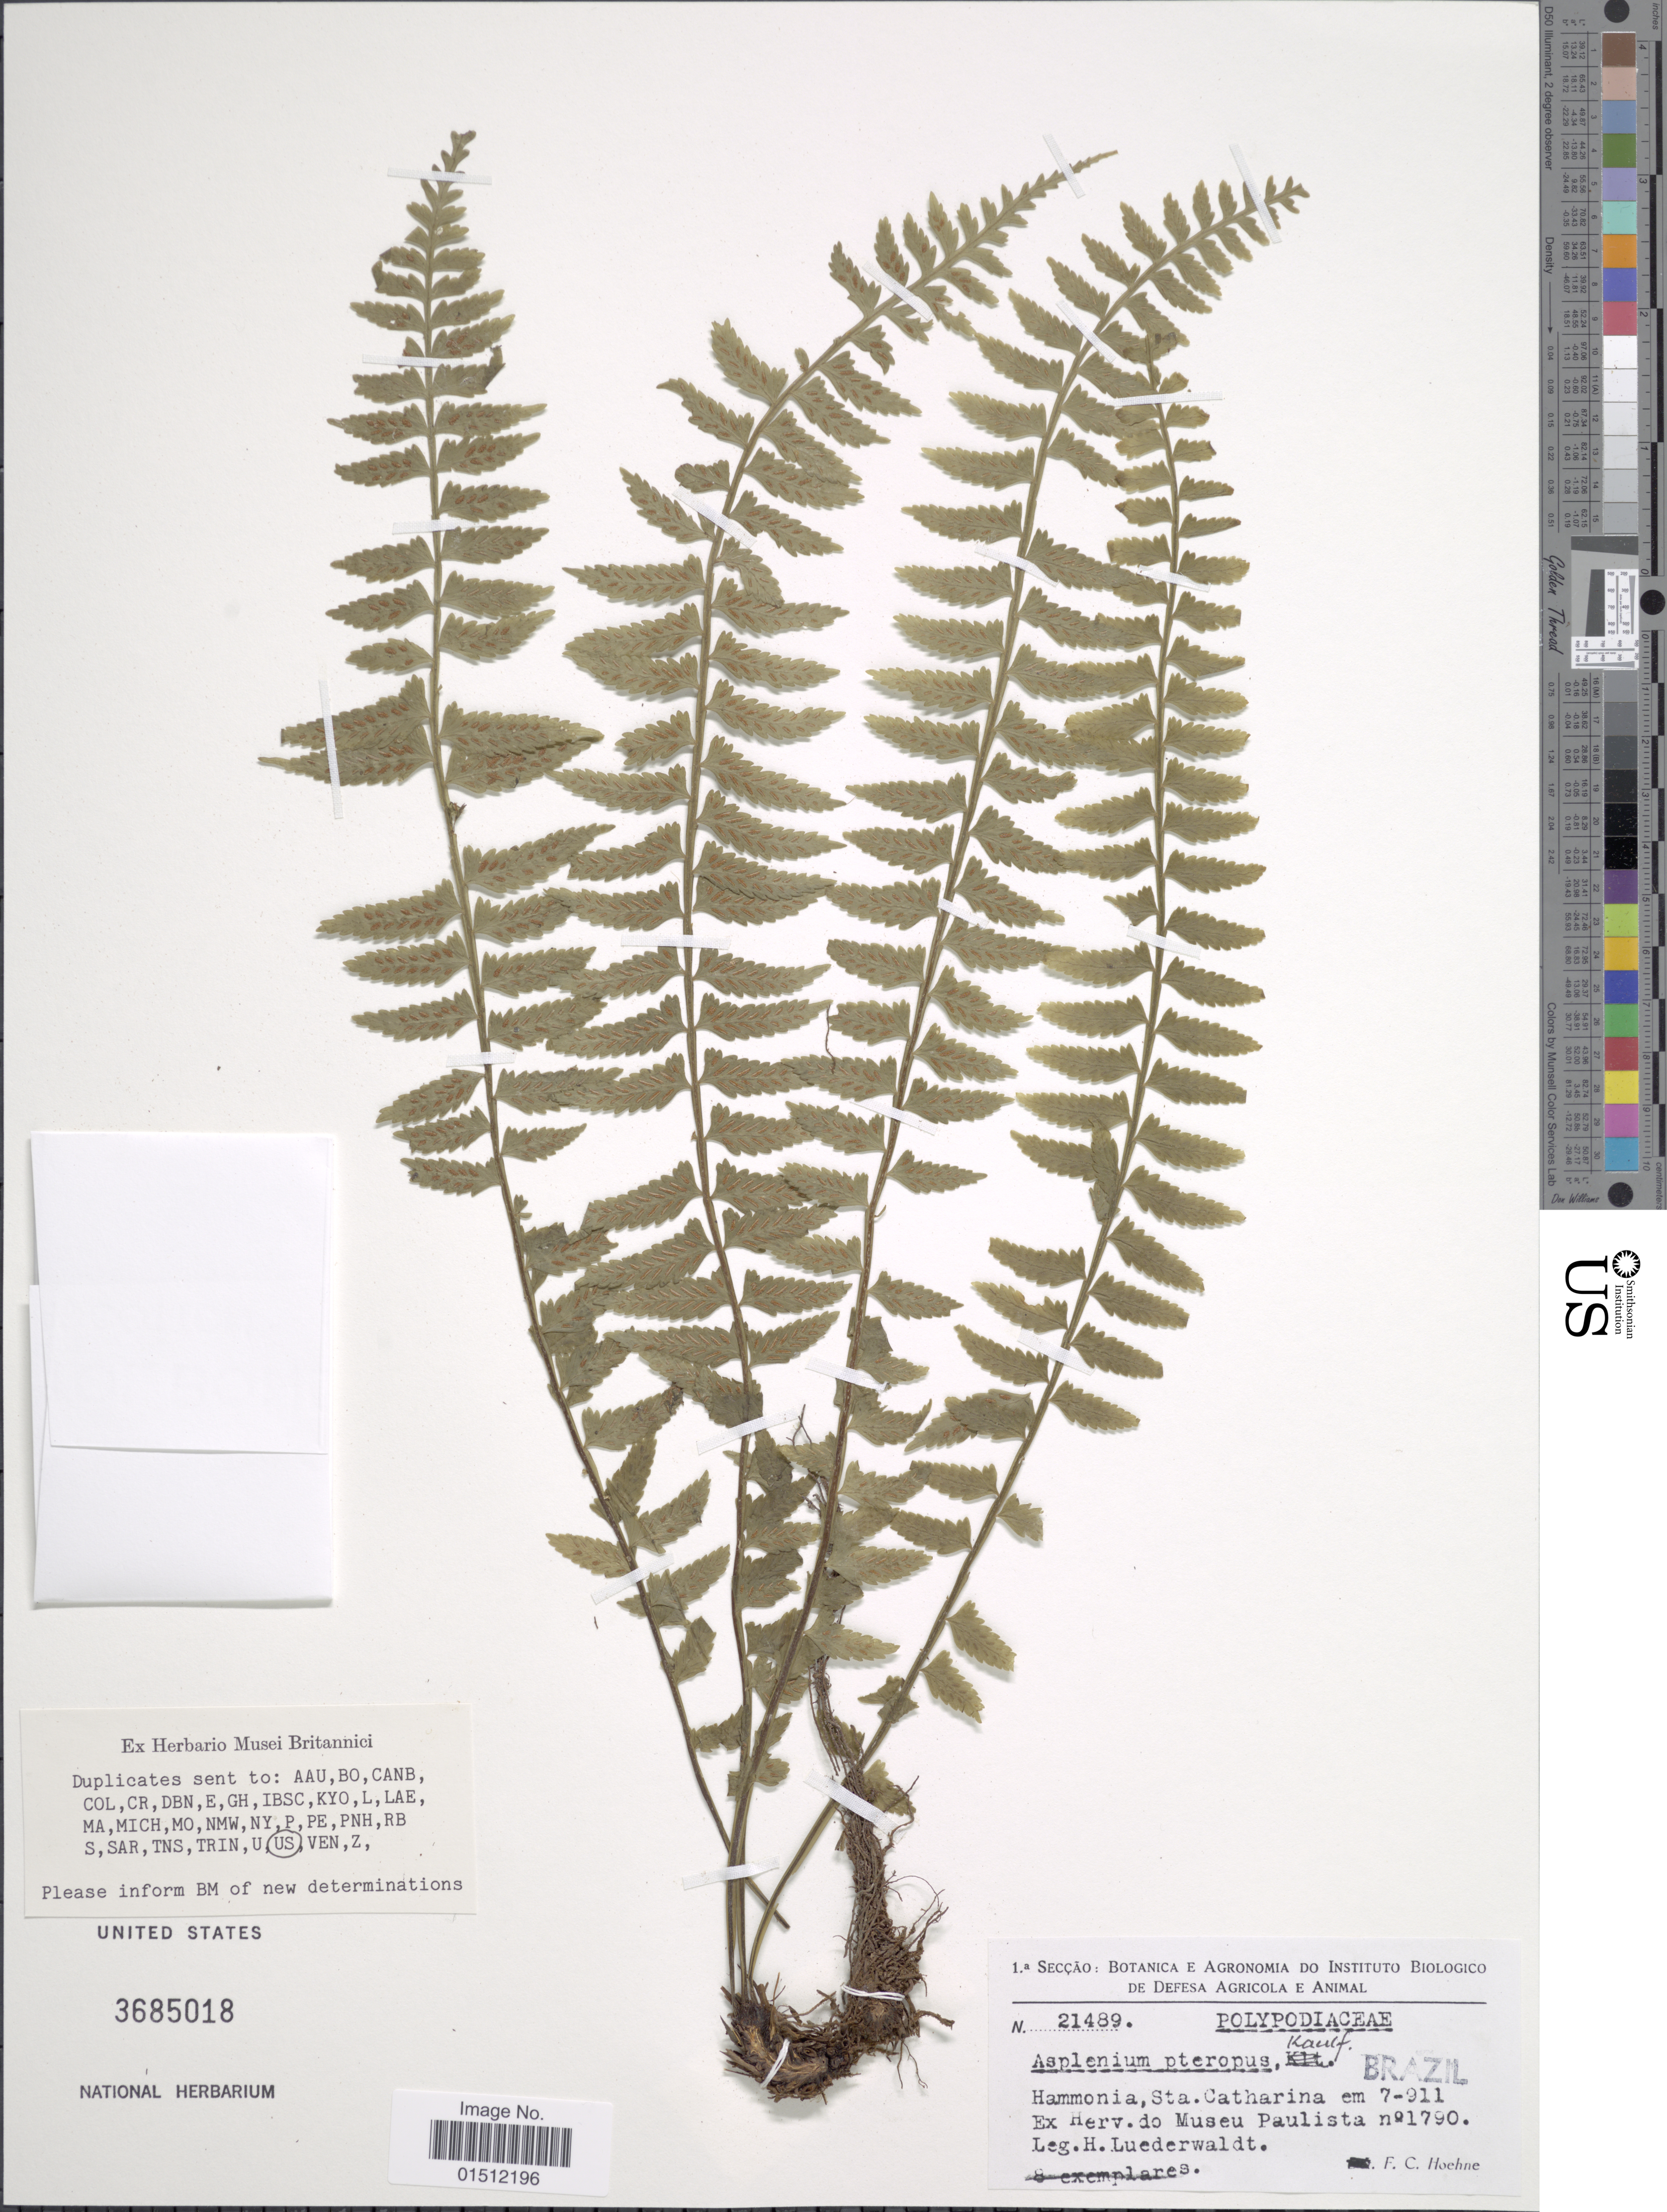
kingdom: Plantae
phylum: Tracheophyta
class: Polypodiopsida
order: Polypodiales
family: Aspleniaceae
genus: Asplenium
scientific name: Asplenium pteropus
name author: Kaulf.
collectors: H. Luederwaldt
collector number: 21489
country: Jamaica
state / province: Saint Catherine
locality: Hammonia, Sta. Catharina em 7-911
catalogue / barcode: US 3685018